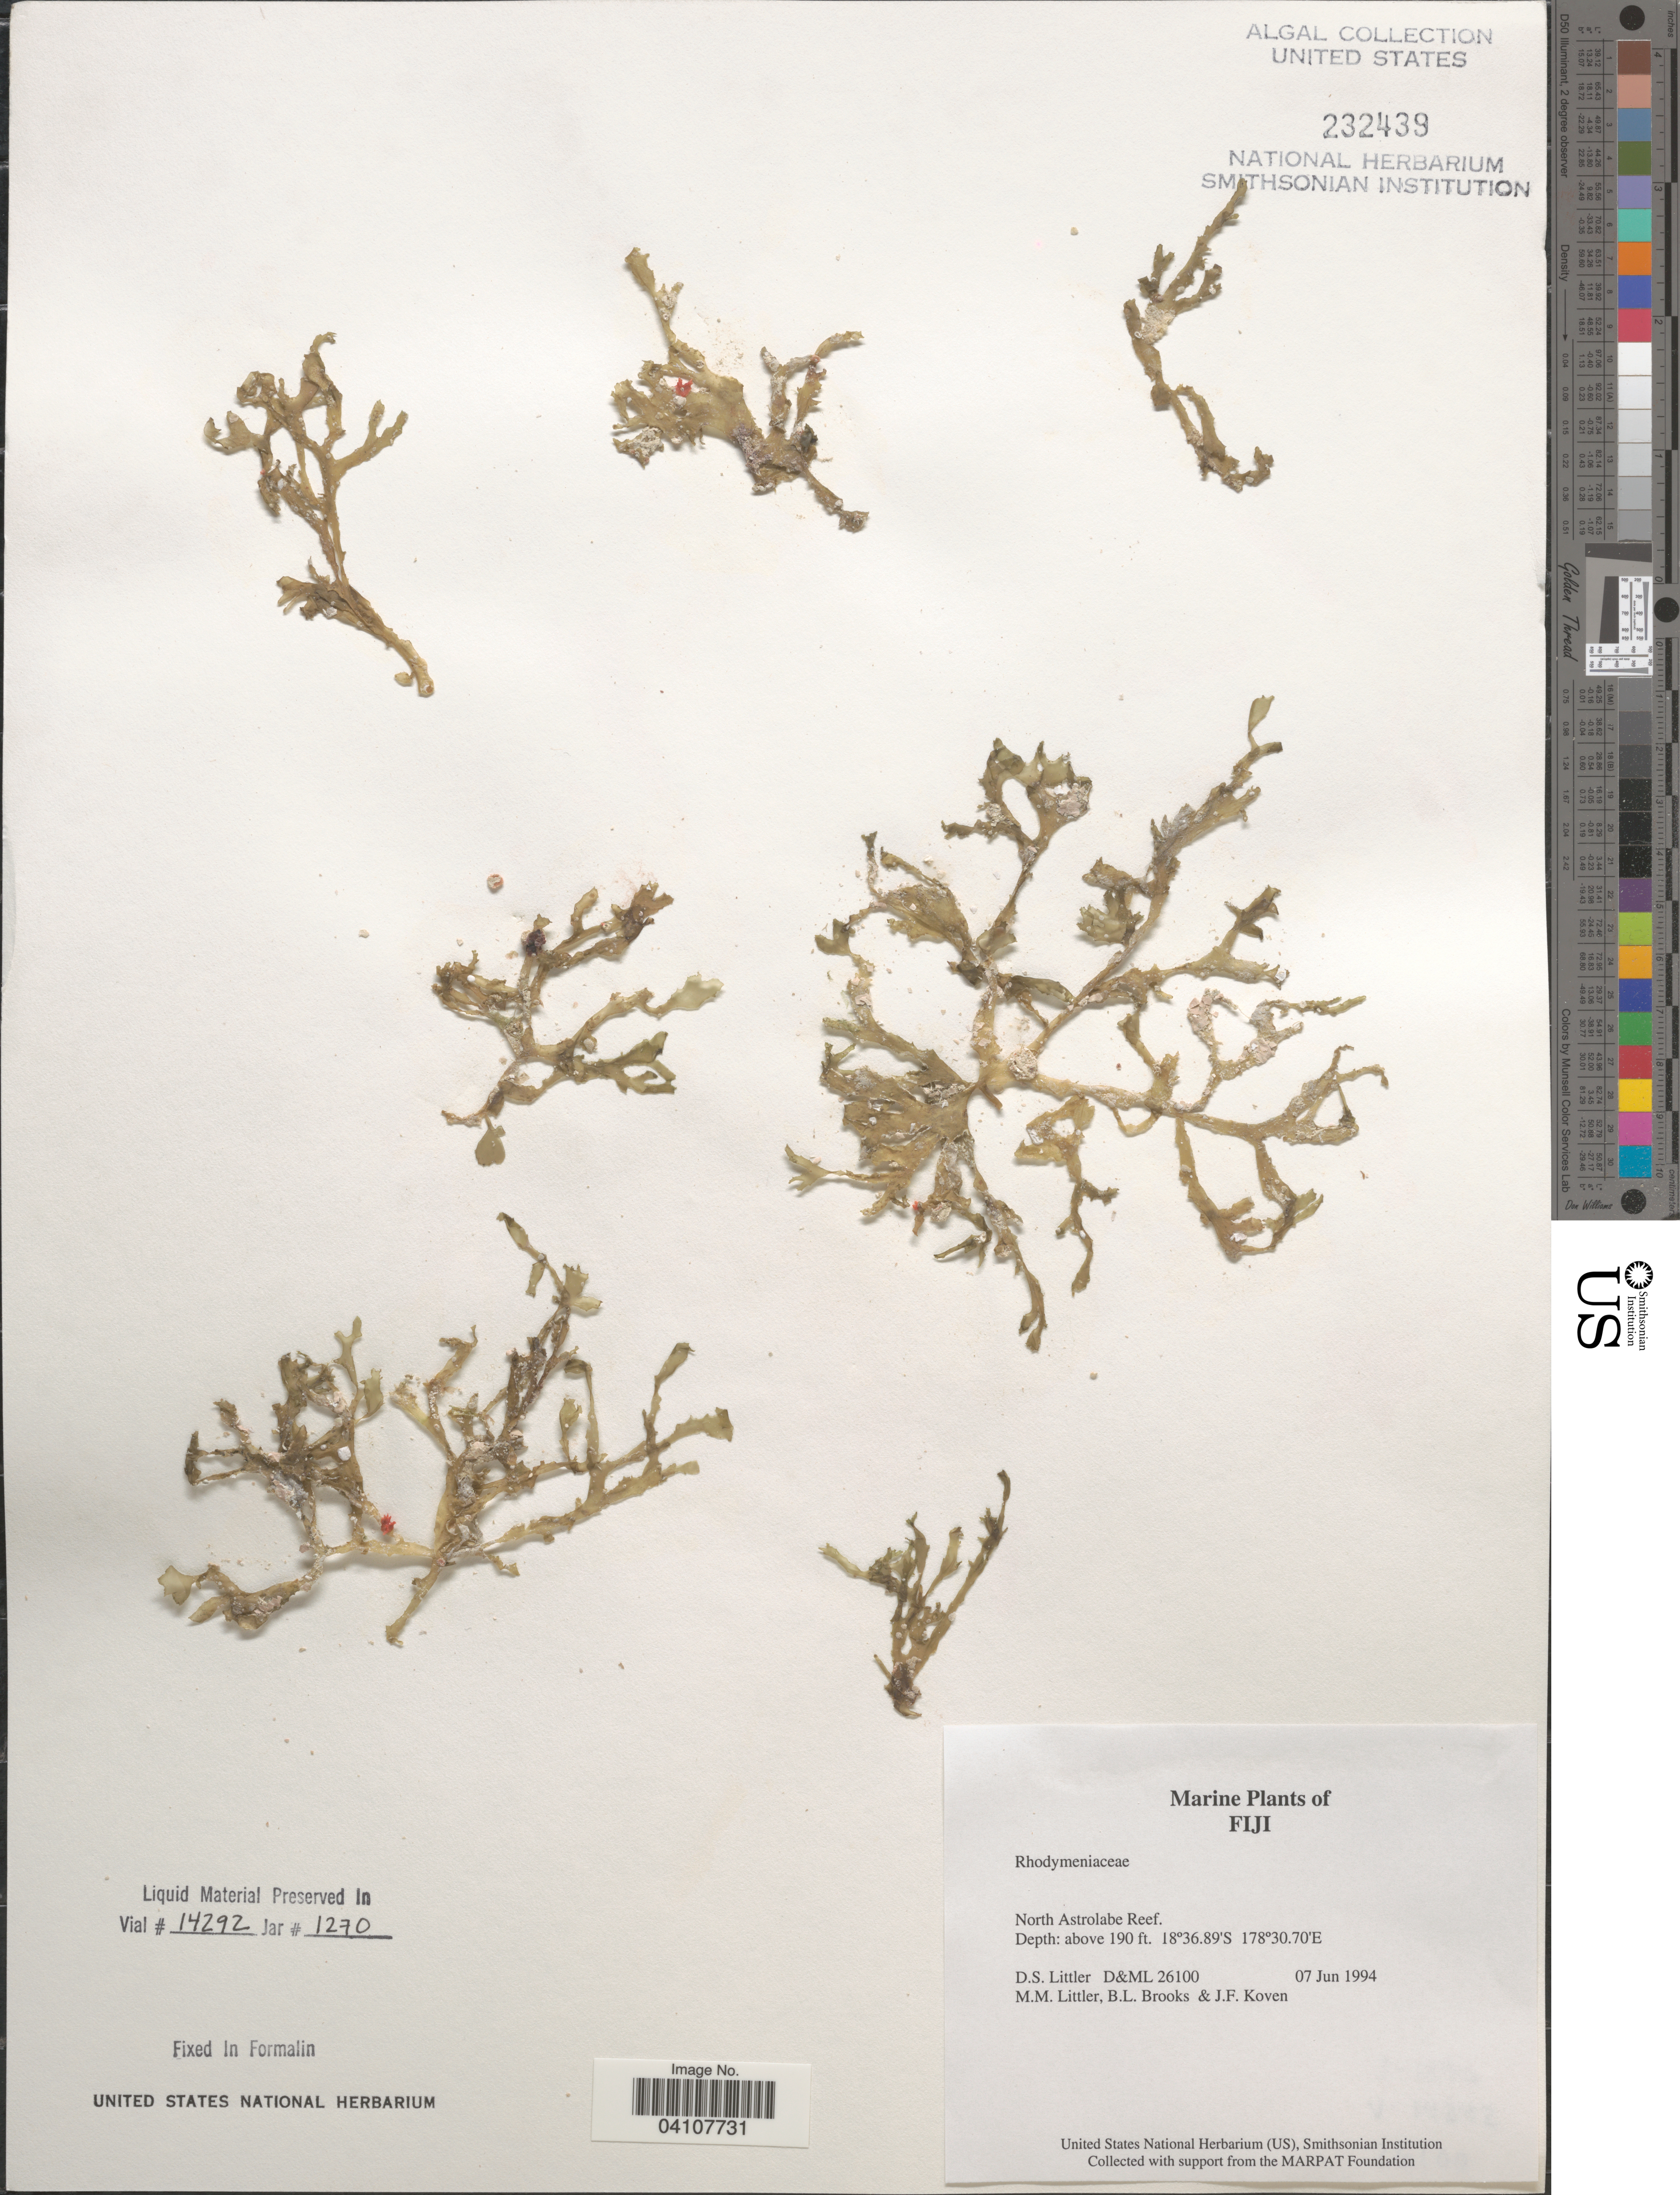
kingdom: Plantae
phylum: Rhodophyta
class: Florideophyceae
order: Rhodymeniales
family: Rhodymeniaceae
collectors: D. S. Littler, B. Brooks & J. Koven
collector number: D&ML26100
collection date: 1994-06-07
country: Fiji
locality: North Astrolabe Reef.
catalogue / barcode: US 232439